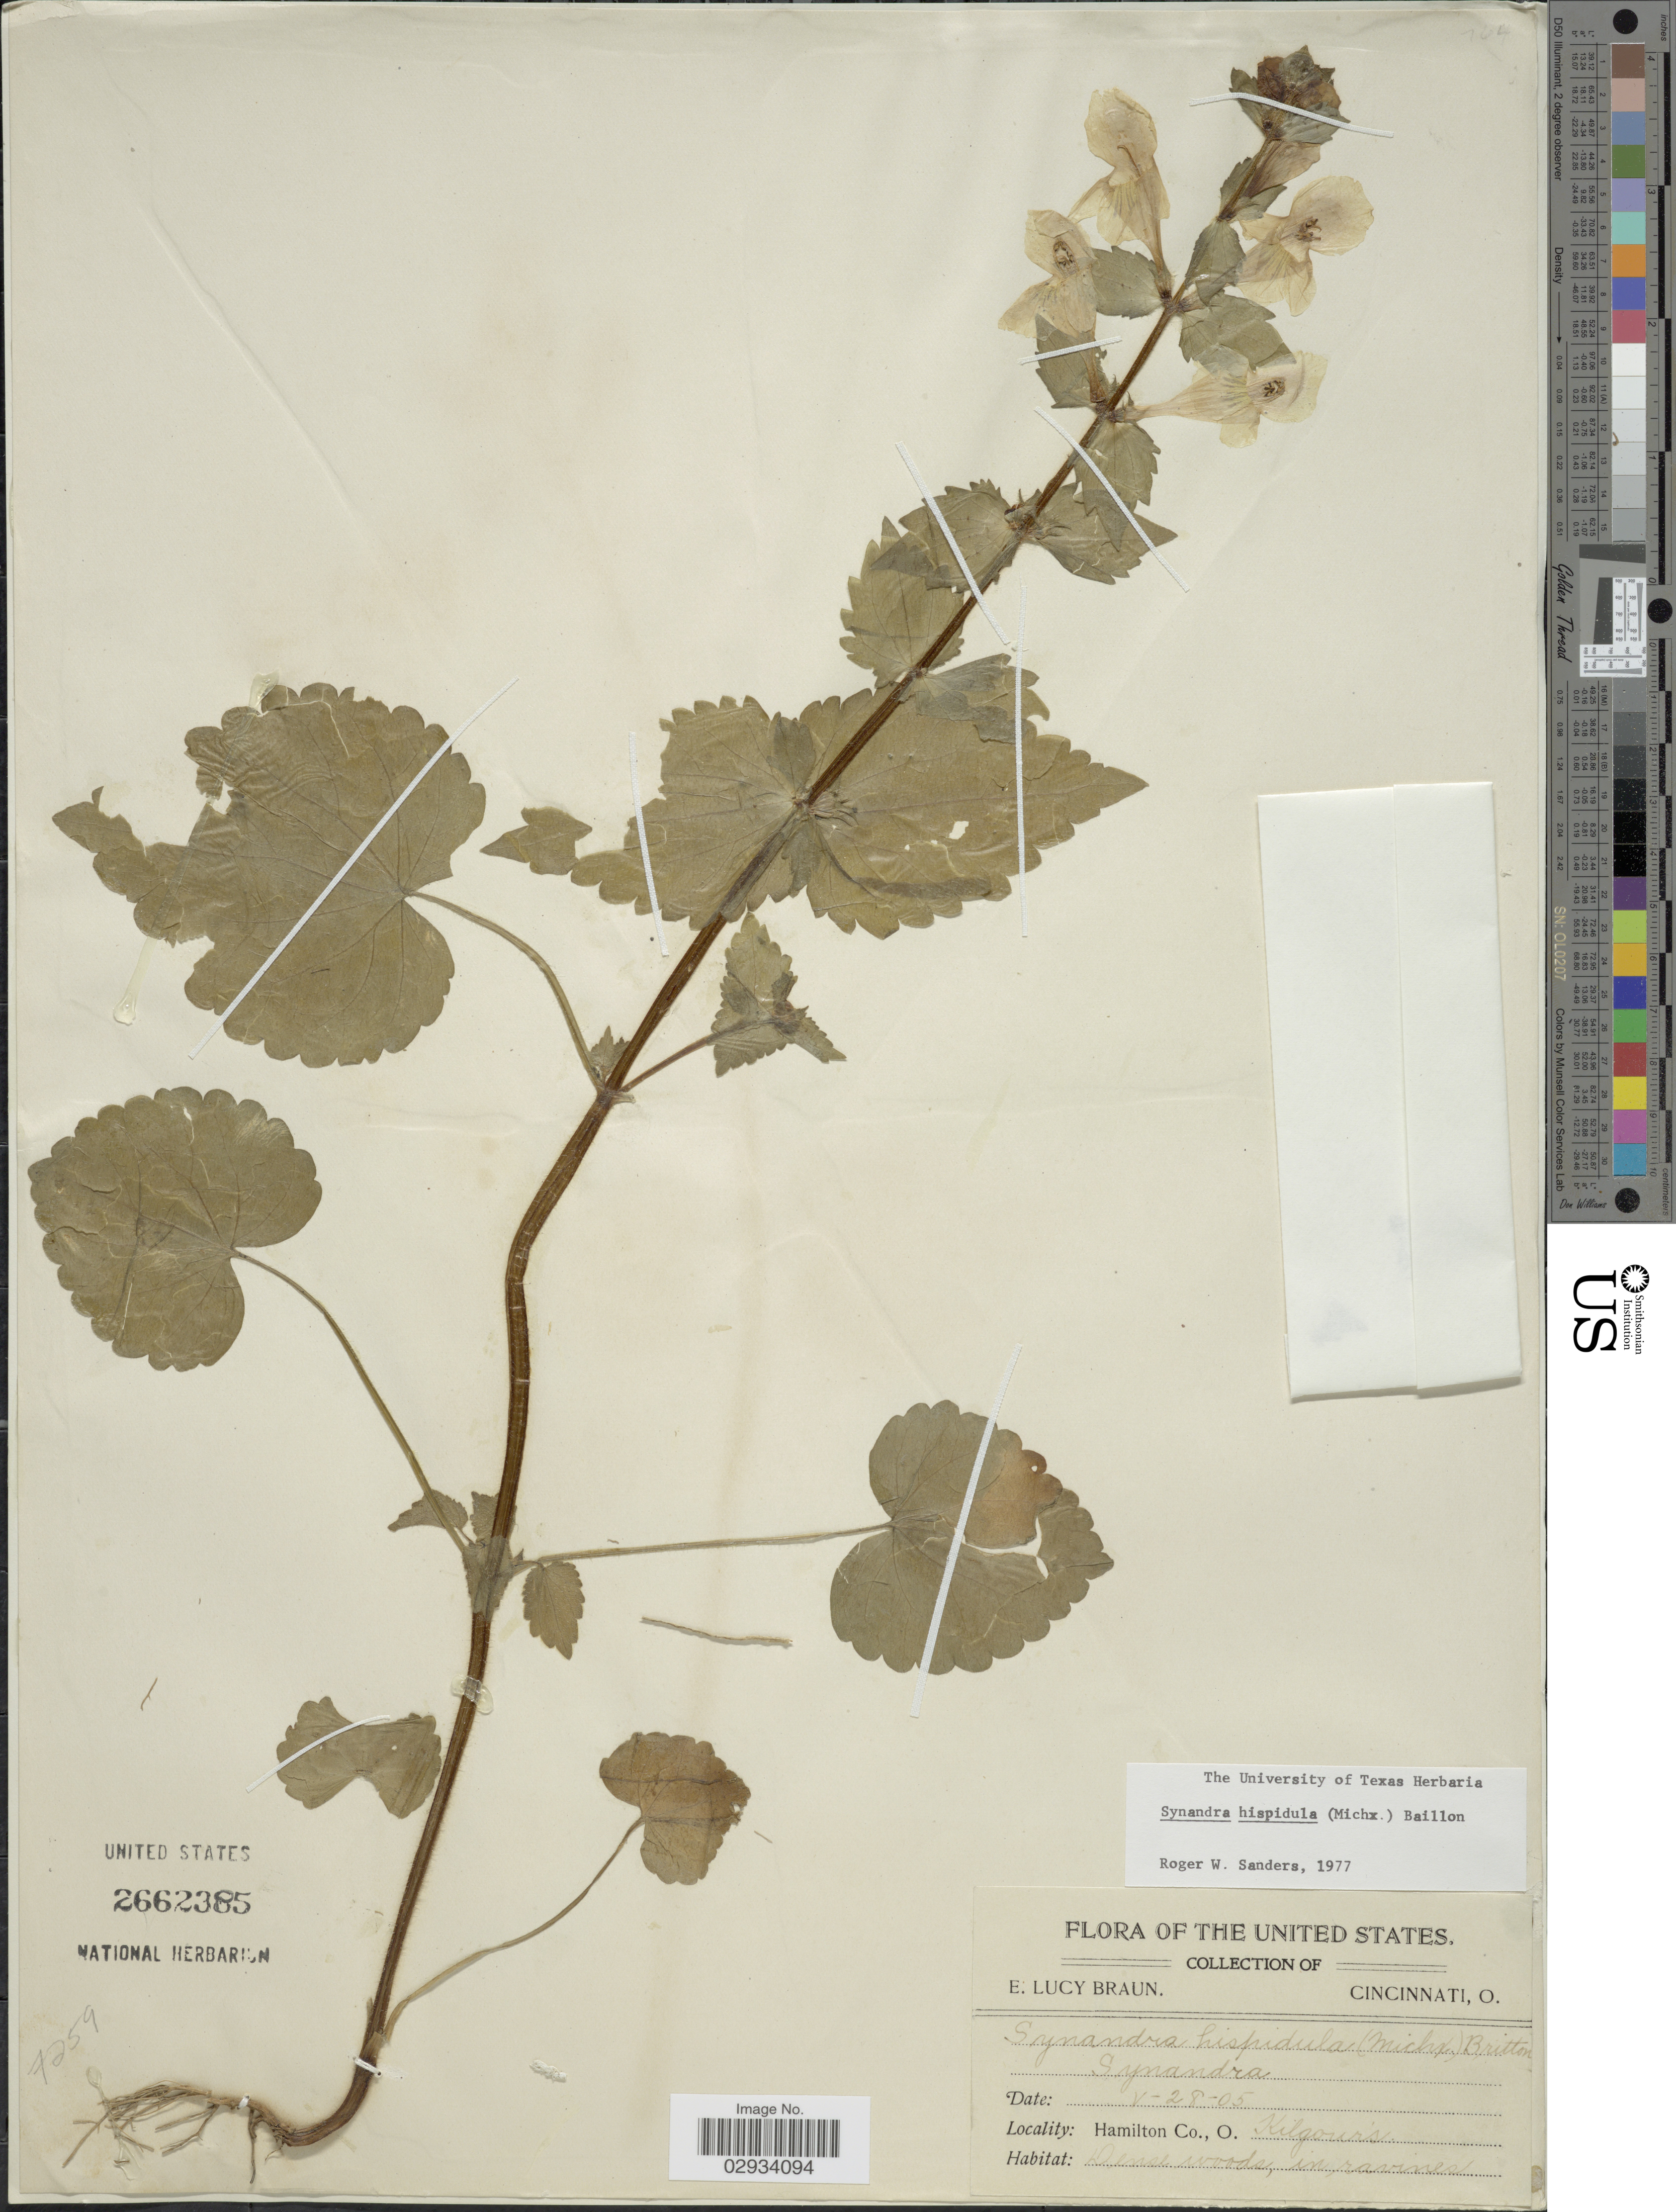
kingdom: Plantae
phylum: Tracheophyta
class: Magnoliopsida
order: Lamiales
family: Lamiaceae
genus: Synandra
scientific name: Synandra hispidula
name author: (Michx.) Baill.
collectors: E. L. Braun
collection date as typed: Transcribed d/m/y: 28/5/5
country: United States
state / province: Ohio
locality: Hamilton Co., O. Kilgour's.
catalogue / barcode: US 2662385